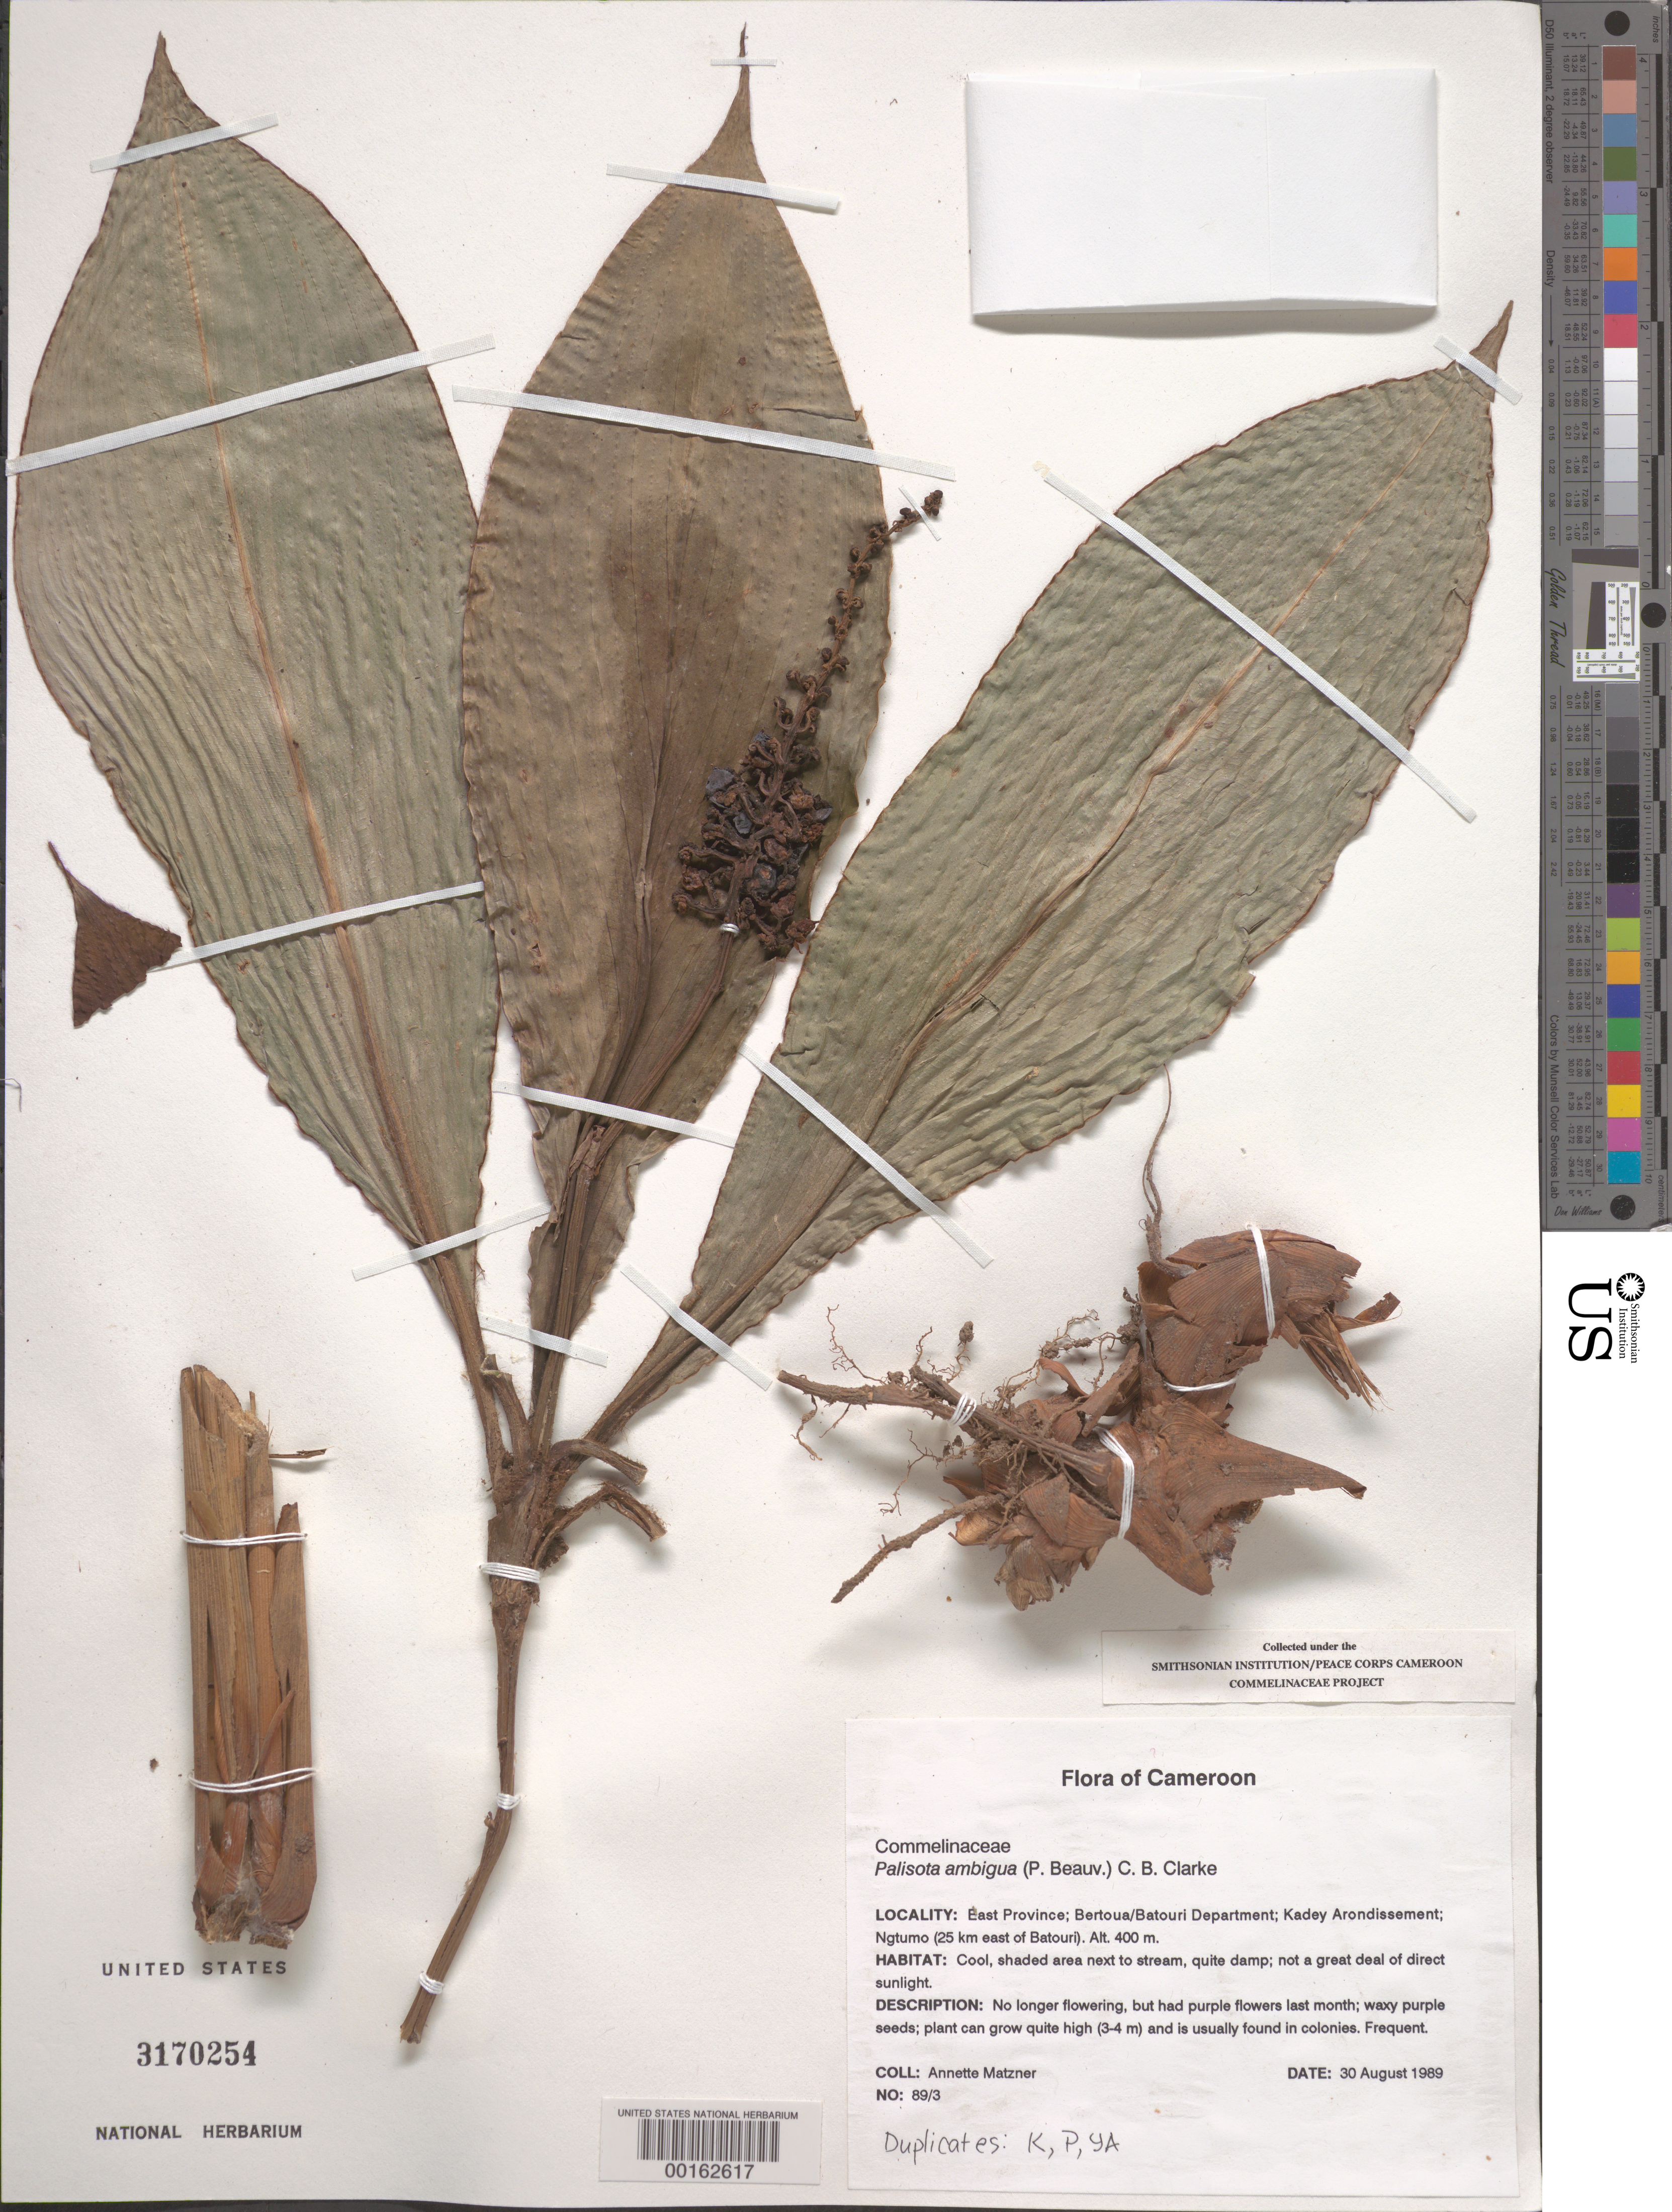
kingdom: Plantae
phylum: Tracheophyta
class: Liliopsida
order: Commelinales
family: Commelinaceae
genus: Palisota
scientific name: Palisota ambigua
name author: (P. Beauv.) C.B. Clarke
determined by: Faden, Robert B., (US), Smithsonian Institution - National Museum of Natural History (UNITED STATES)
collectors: A. Matzner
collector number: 89-3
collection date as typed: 30 Aug 1989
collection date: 1989-08-30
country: Cameroon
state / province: Est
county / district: Kadeï / Lom-et-djerem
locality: Kadey arrondissement, ngtumo (25 km e of batouri).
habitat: Cool shaded area next to stream, damp, little direct sunlight.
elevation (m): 400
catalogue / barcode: US 3170254